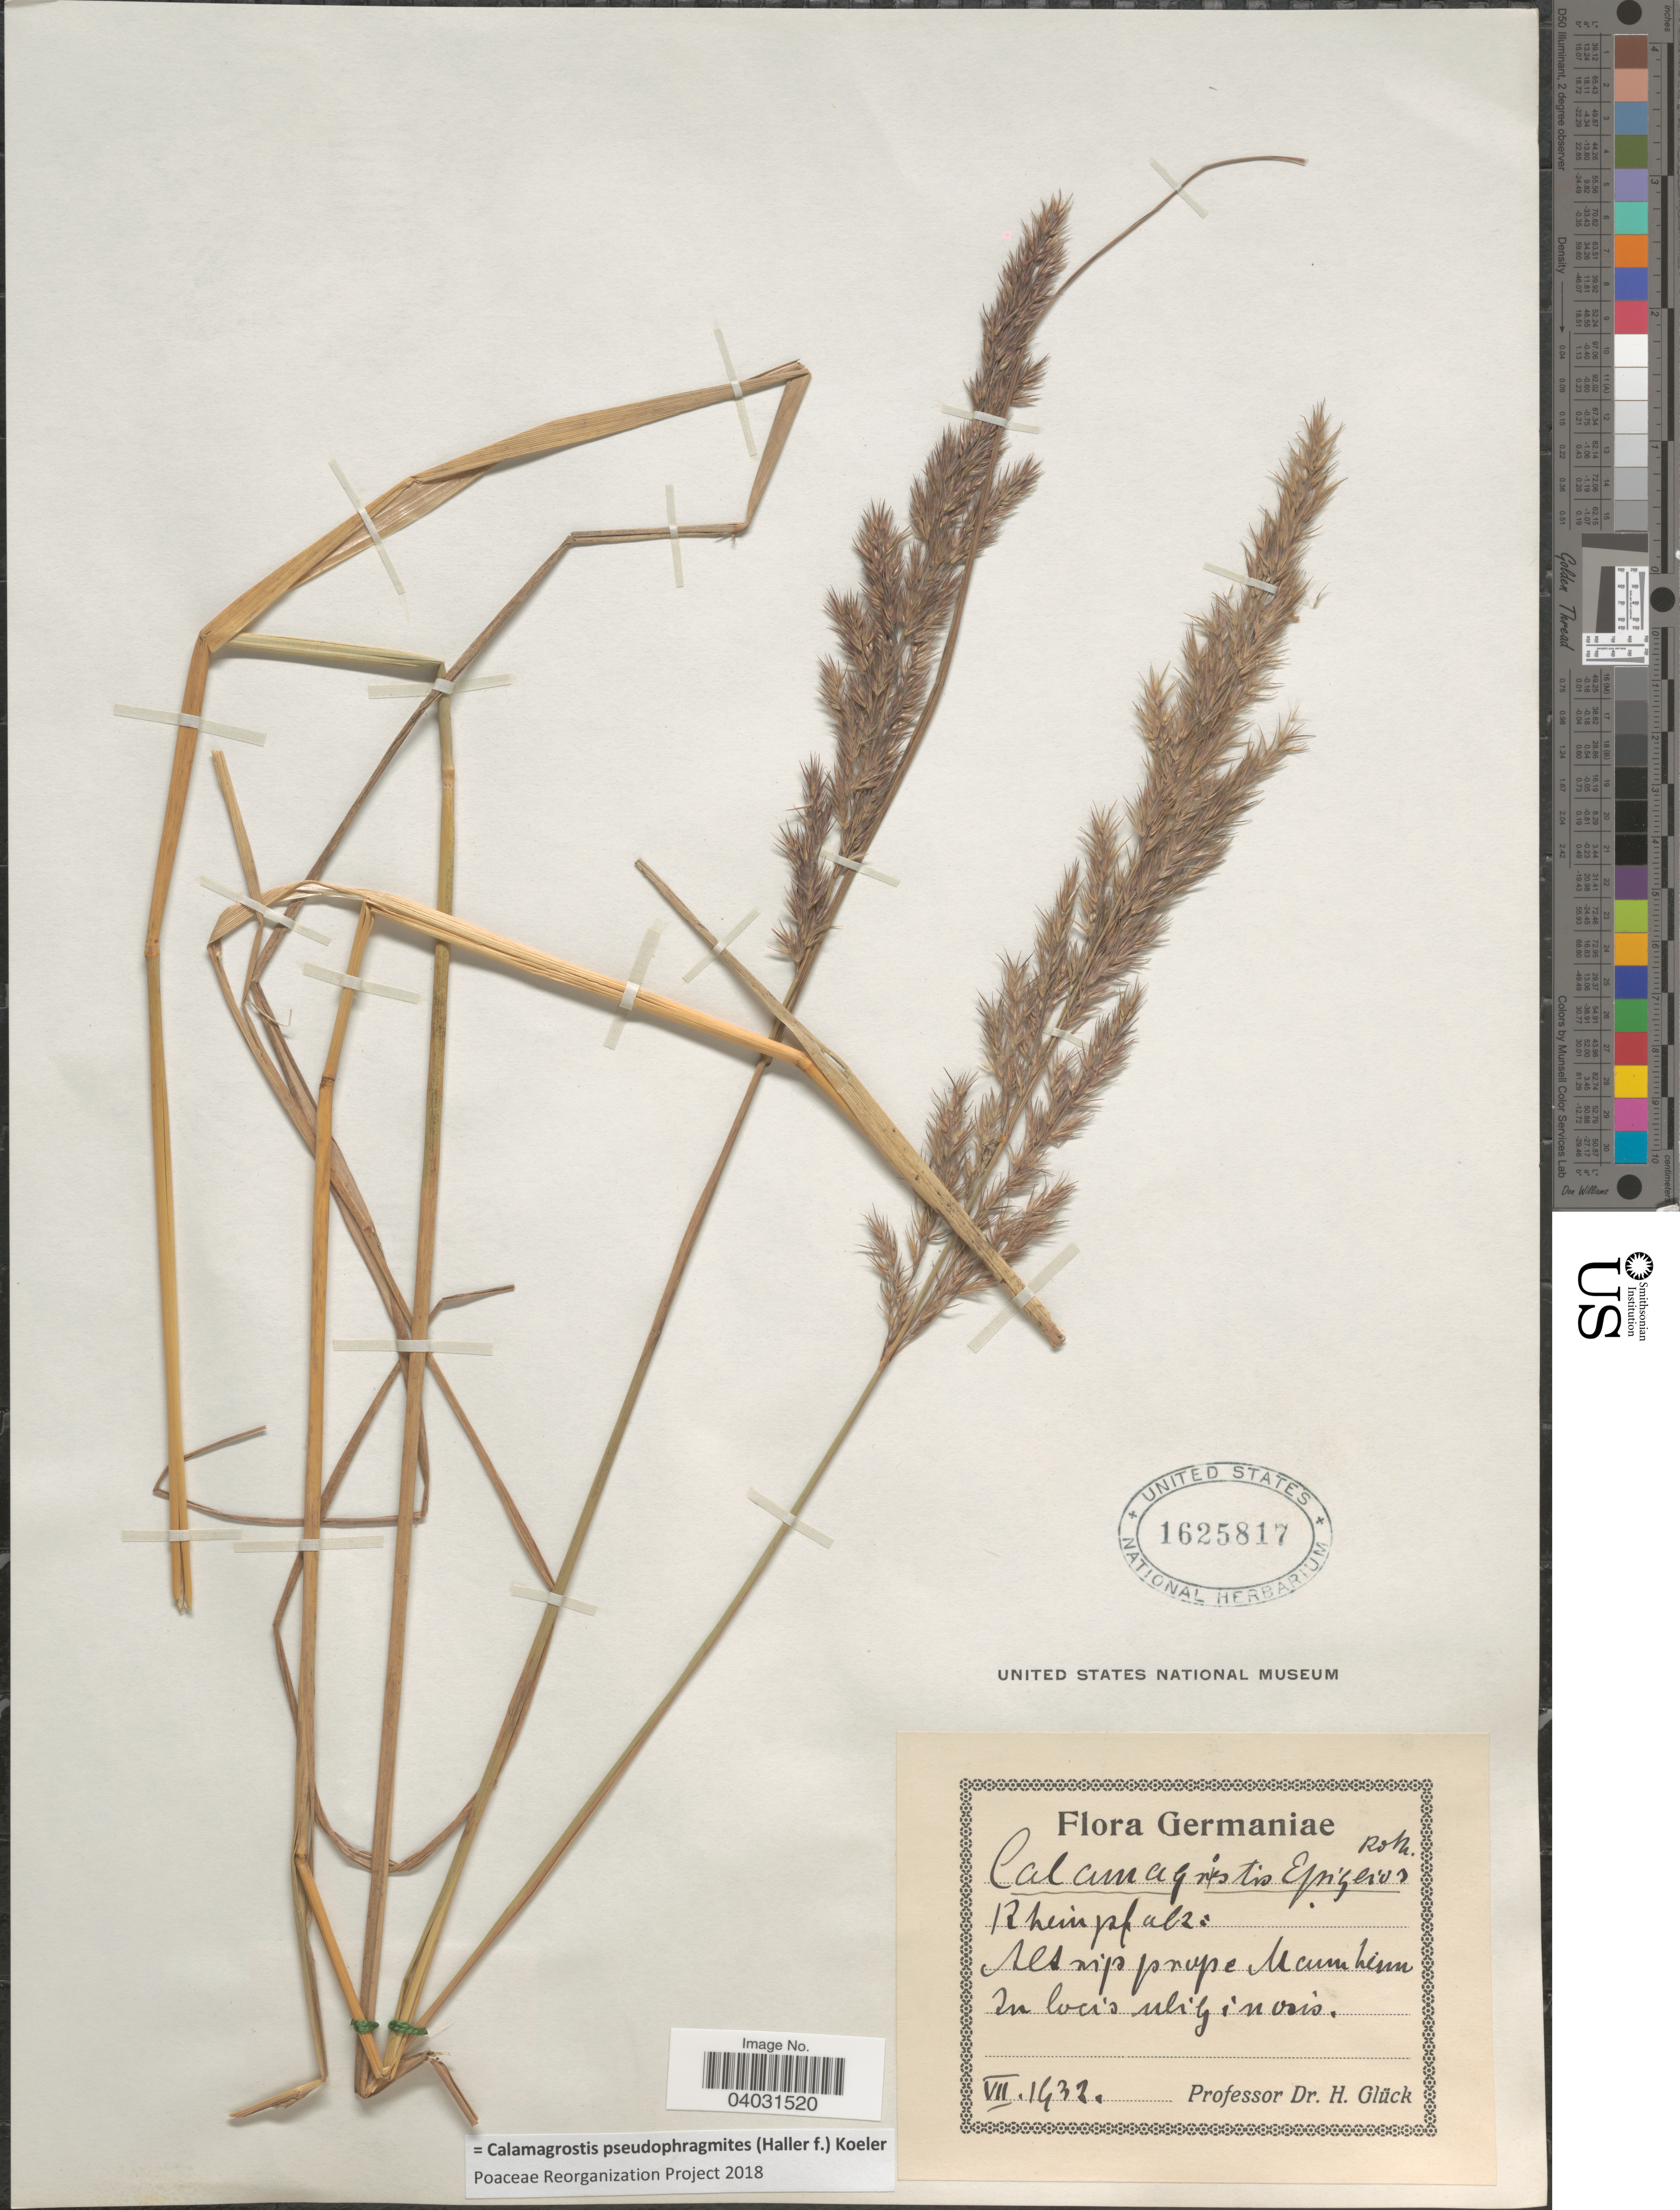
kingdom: Plantae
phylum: Tracheophyta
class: Liliopsida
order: Poales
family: Poaceae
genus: Calamagrostis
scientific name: Calamagrostis pseudophragmites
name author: (Haller f.) Koeler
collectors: H. Glück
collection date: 1932-07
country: Germany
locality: Germaniae. Altrip prope Mannhiem, In locis uliginosis.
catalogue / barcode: US 1625817